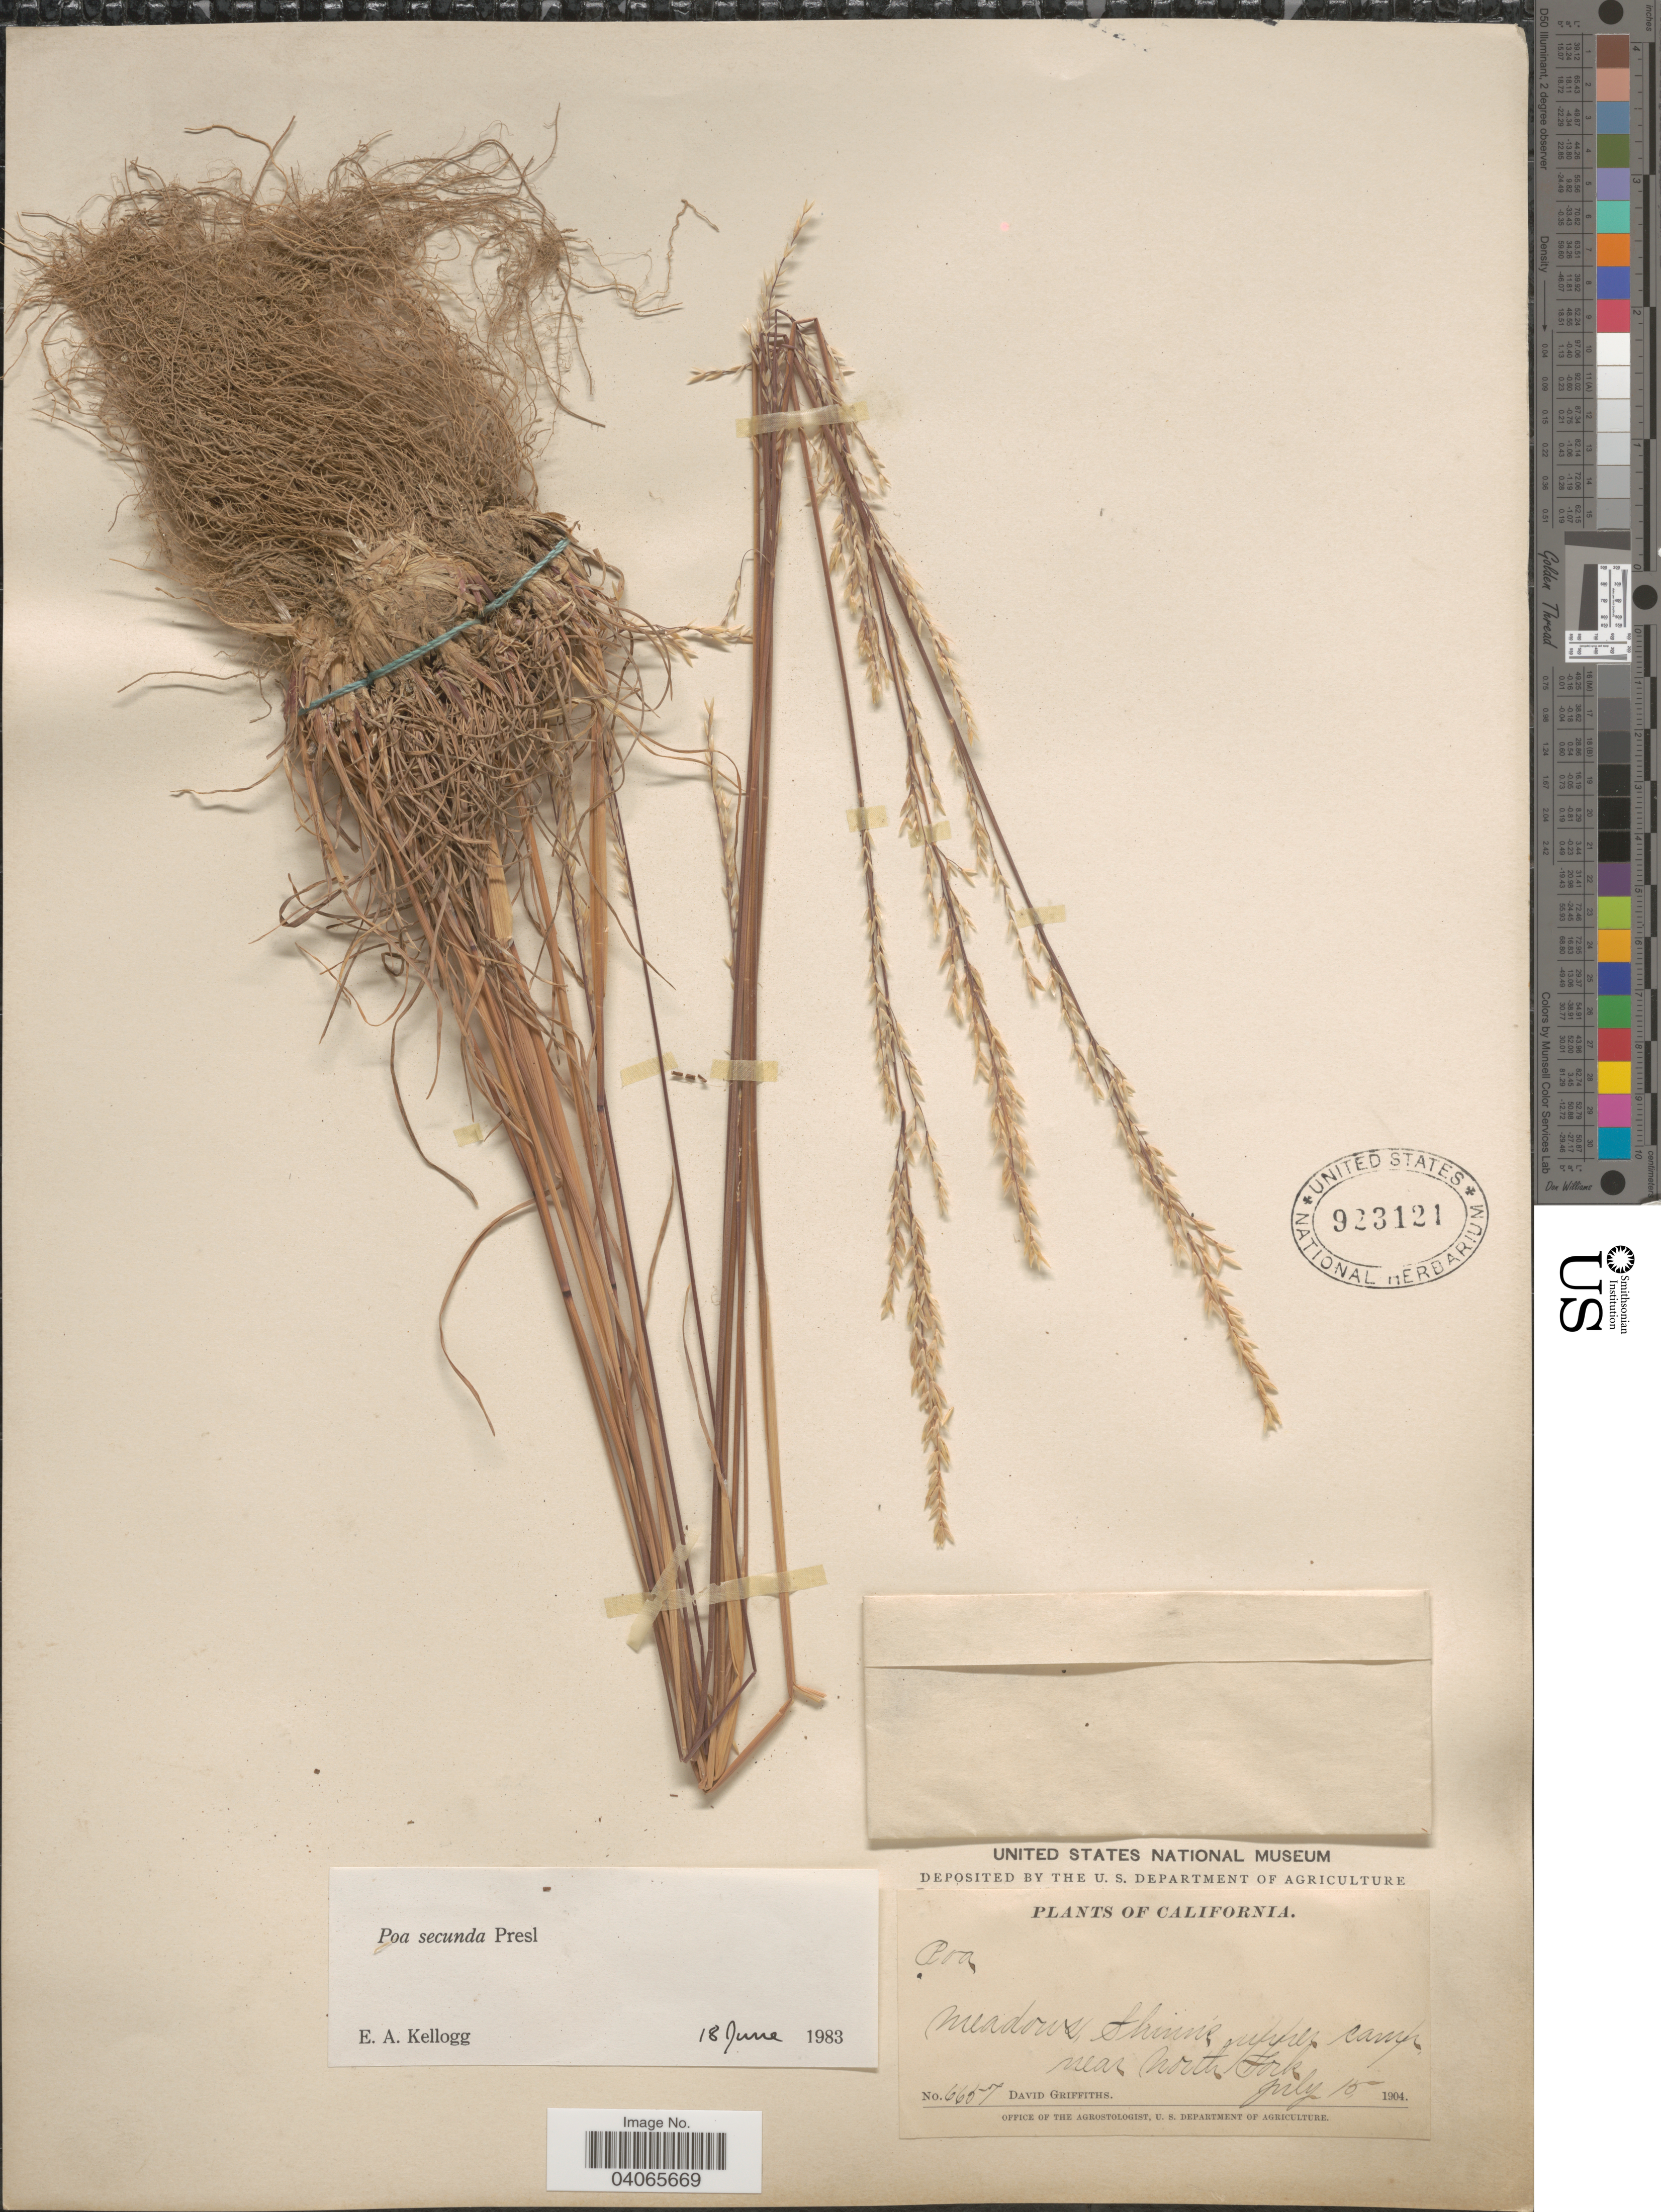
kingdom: Plantae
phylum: Tracheophyta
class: Liliopsida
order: Poales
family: Poaceae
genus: Poa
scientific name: Poa secunda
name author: J. Presl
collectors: D. Griffiths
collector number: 6657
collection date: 1904-07-15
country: United States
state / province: California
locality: Meadows, Shinn's upper camp, near North Fork.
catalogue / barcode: US 923121